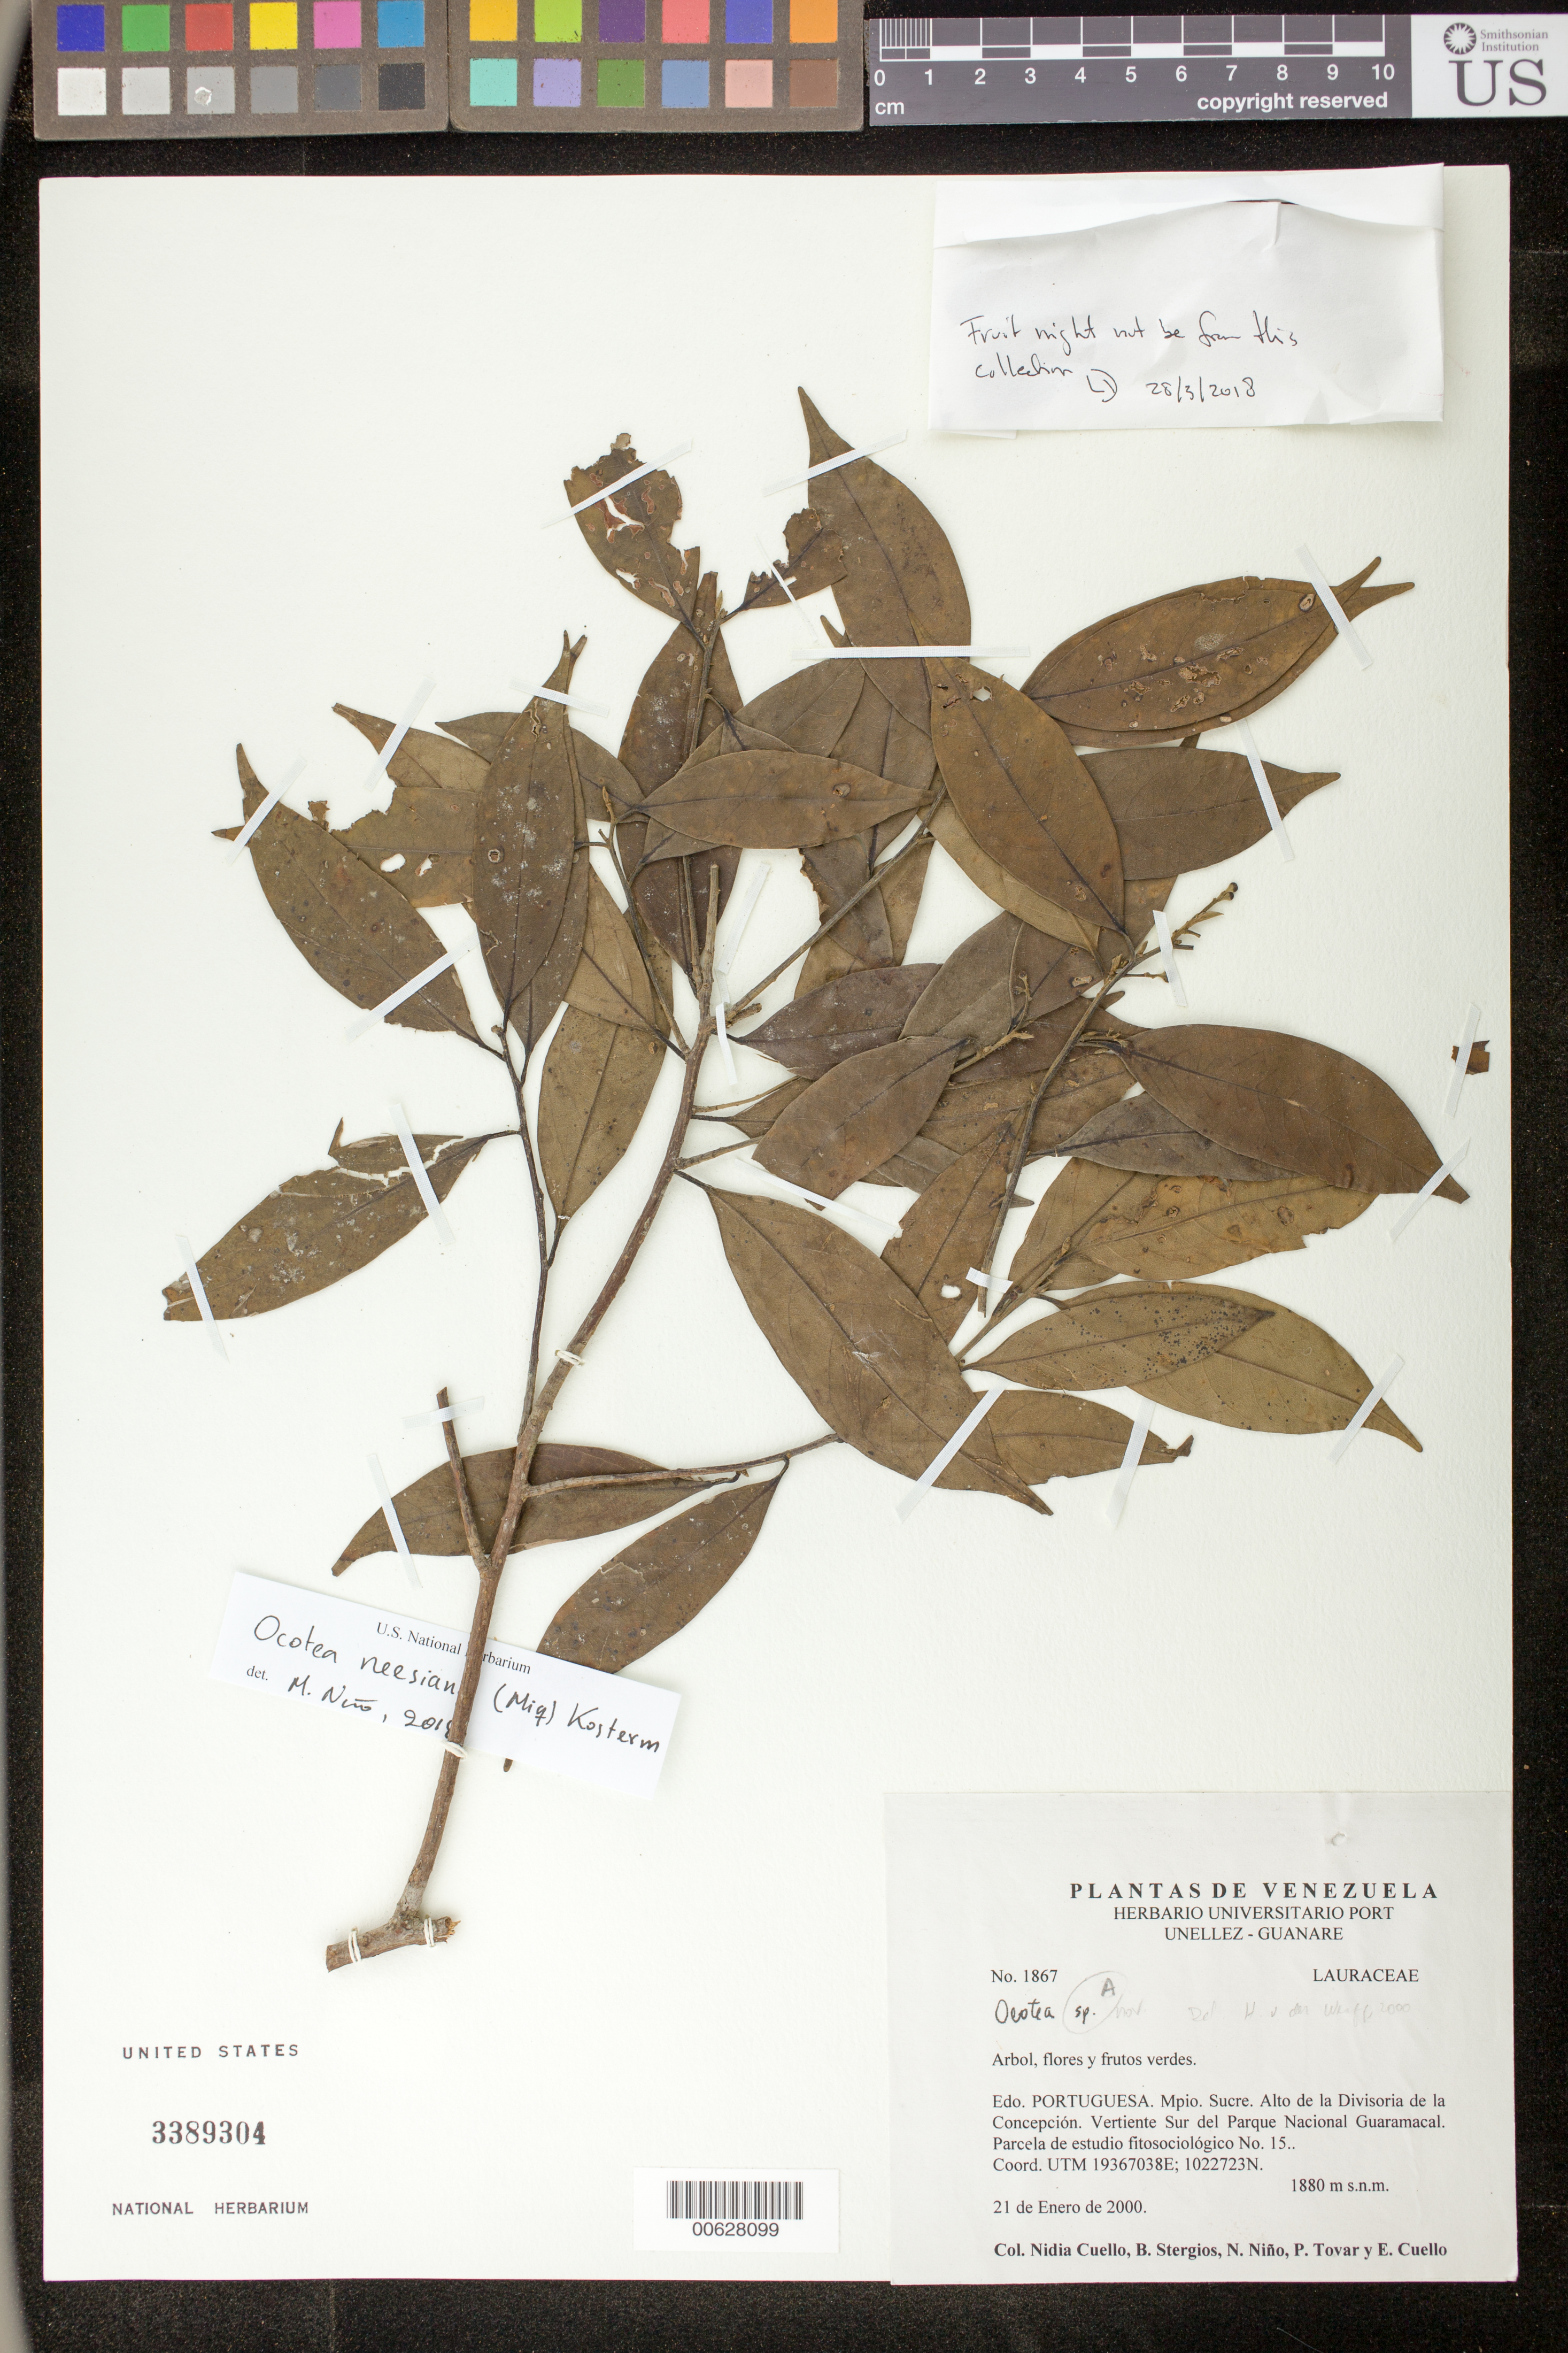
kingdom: Plantae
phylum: Tracheophyta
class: Magnoliopsida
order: Laurales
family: Lauraceae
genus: Ocotea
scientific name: Ocotea sp. a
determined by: Dorr, L. J., (BOT), Smithsonian Institution - National Museum of Natural History (UNITED STATES)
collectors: N. L. Cuello, B. G. Stergios, S. M. Niño, P. Tovar & E. Cuello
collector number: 1867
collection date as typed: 21 Jan 2000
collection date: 2000-01-21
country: Venezuela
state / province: Portuguesa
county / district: Sucre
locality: Divisoria de La Concepción, vertiente S Parque Nacional Guaramacal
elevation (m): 1880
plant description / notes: MO, PORT, US, VEN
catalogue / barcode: US 3389304